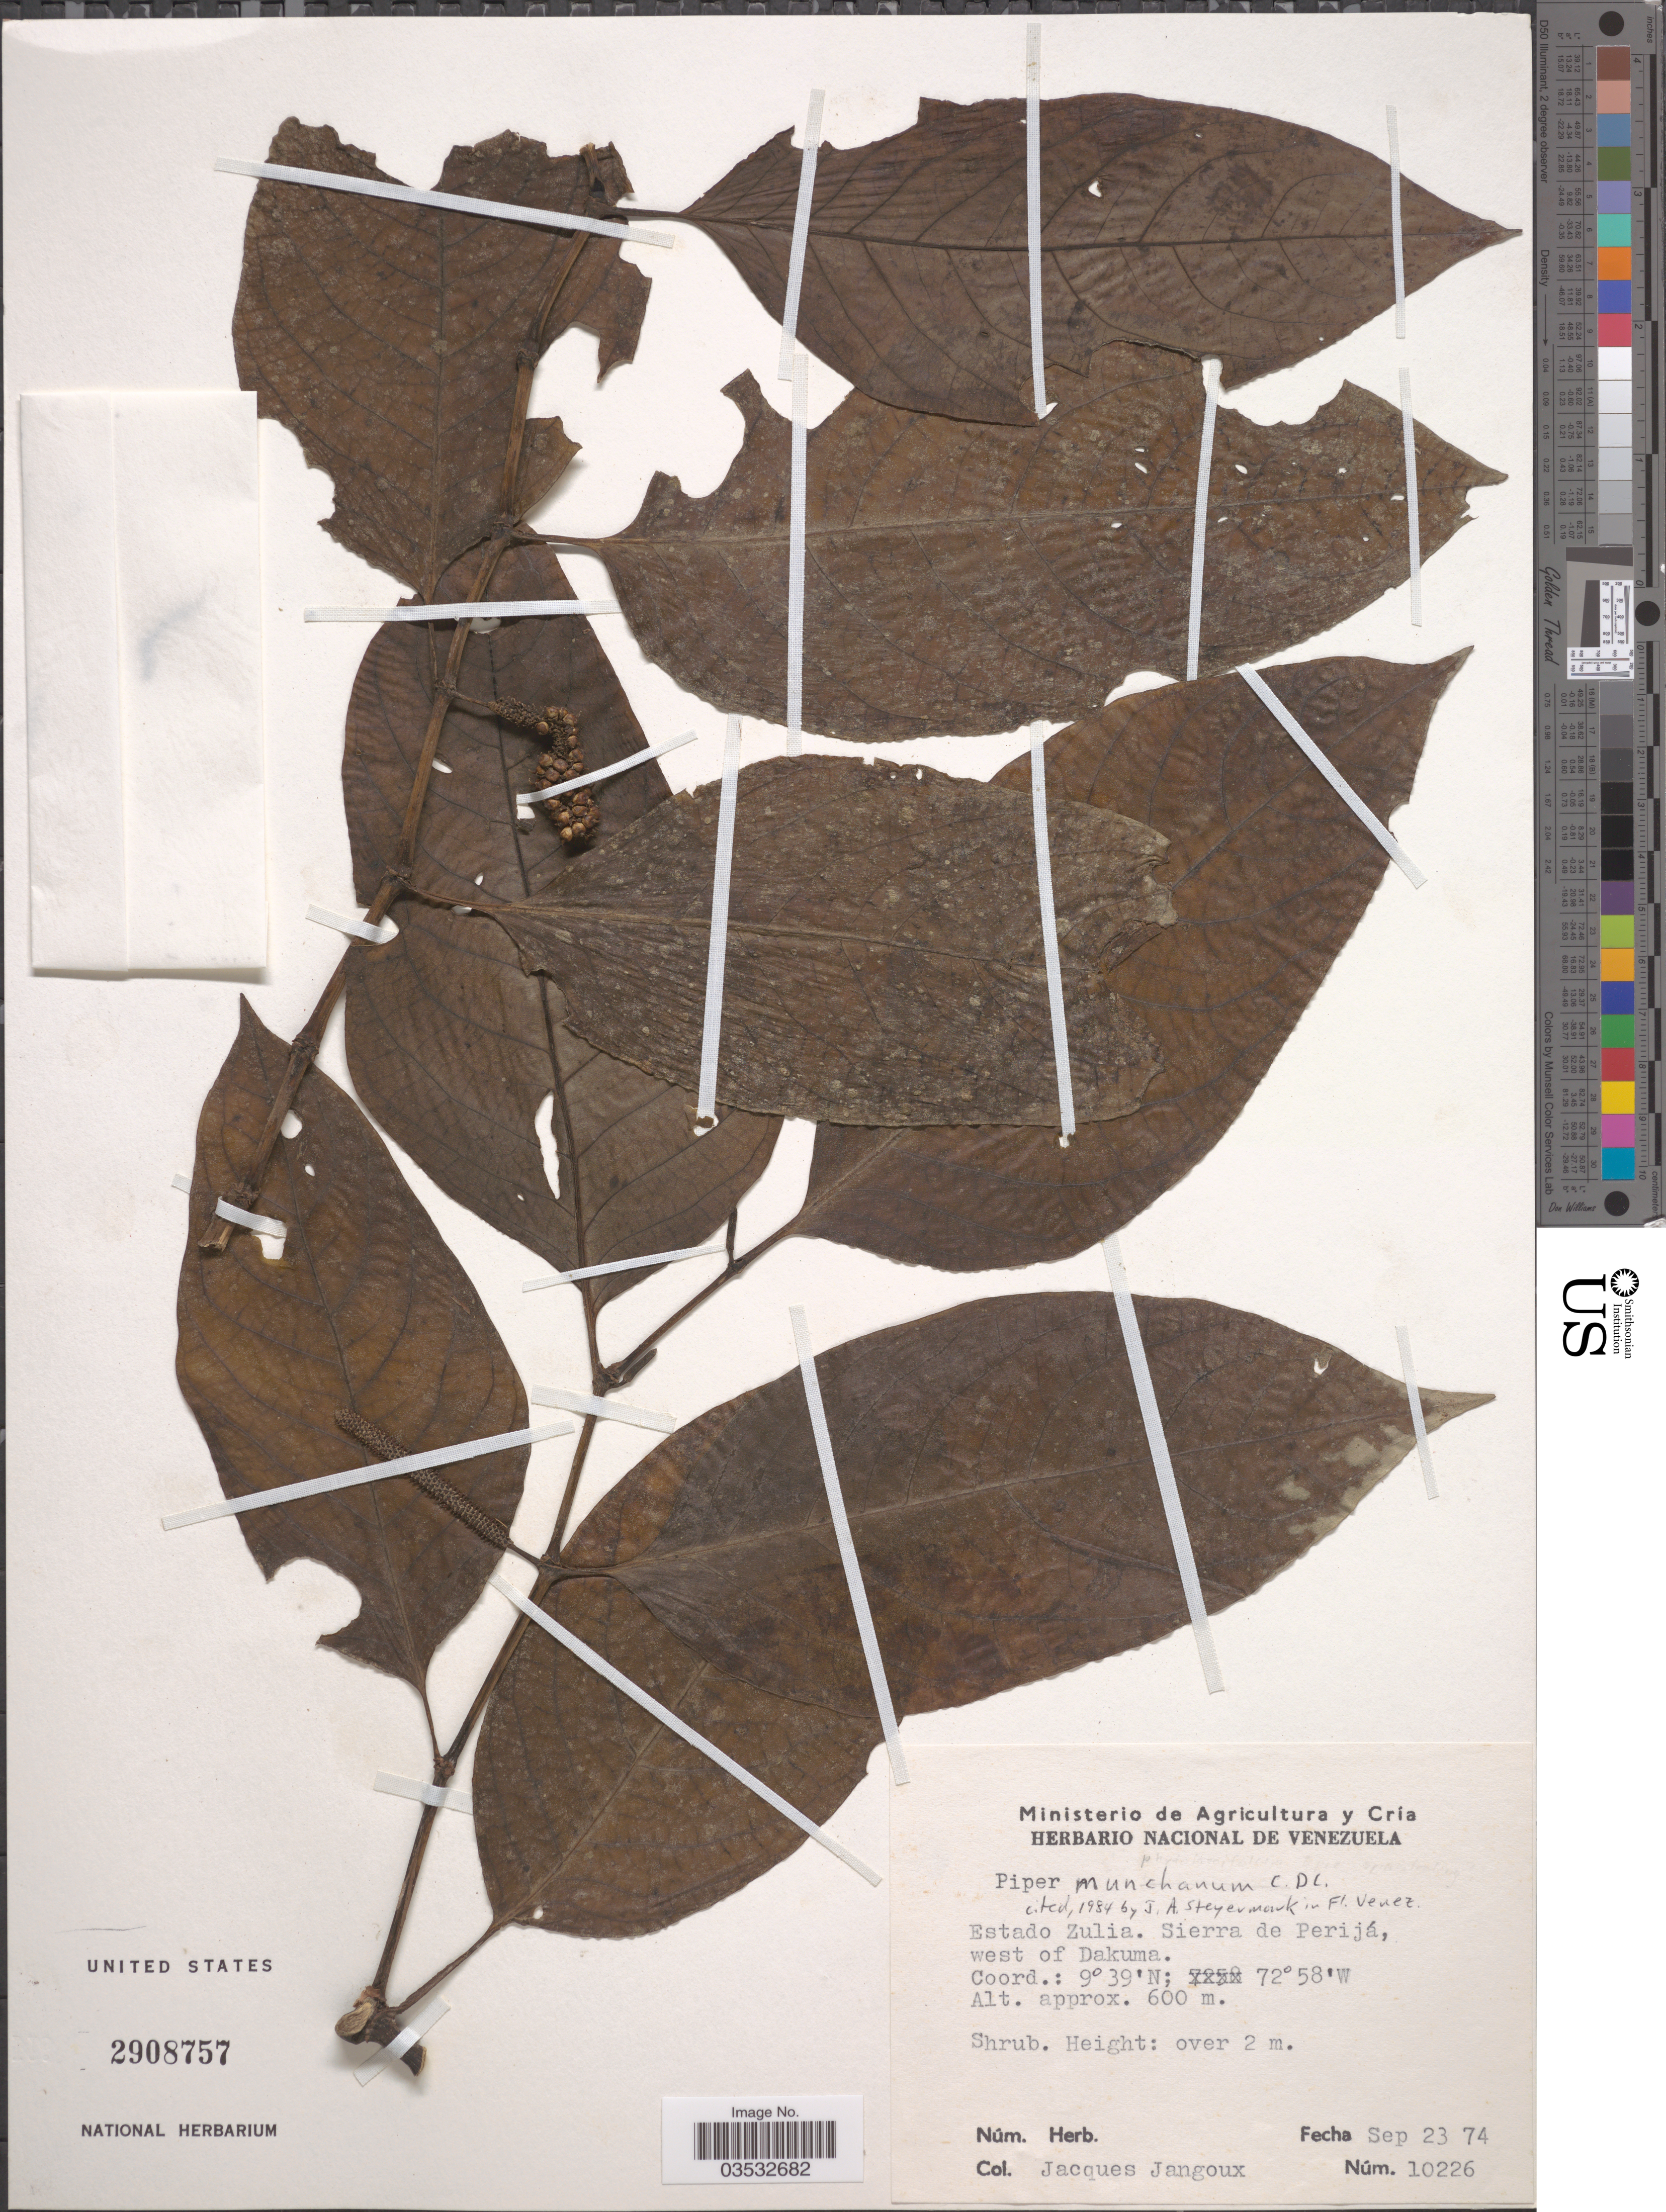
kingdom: Plantae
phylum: Tracheophyta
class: Magnoliopsida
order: Piperales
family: Piperaceae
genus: Piper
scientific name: Piper munchanum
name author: C. DC.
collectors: J. I. G. Janguox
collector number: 10226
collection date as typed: Transcribed d/m/y: 23/9/74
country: Venezuela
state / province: Zulia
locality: Sierra de Perijá, west of Dakuma.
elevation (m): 600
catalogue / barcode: US 2908757